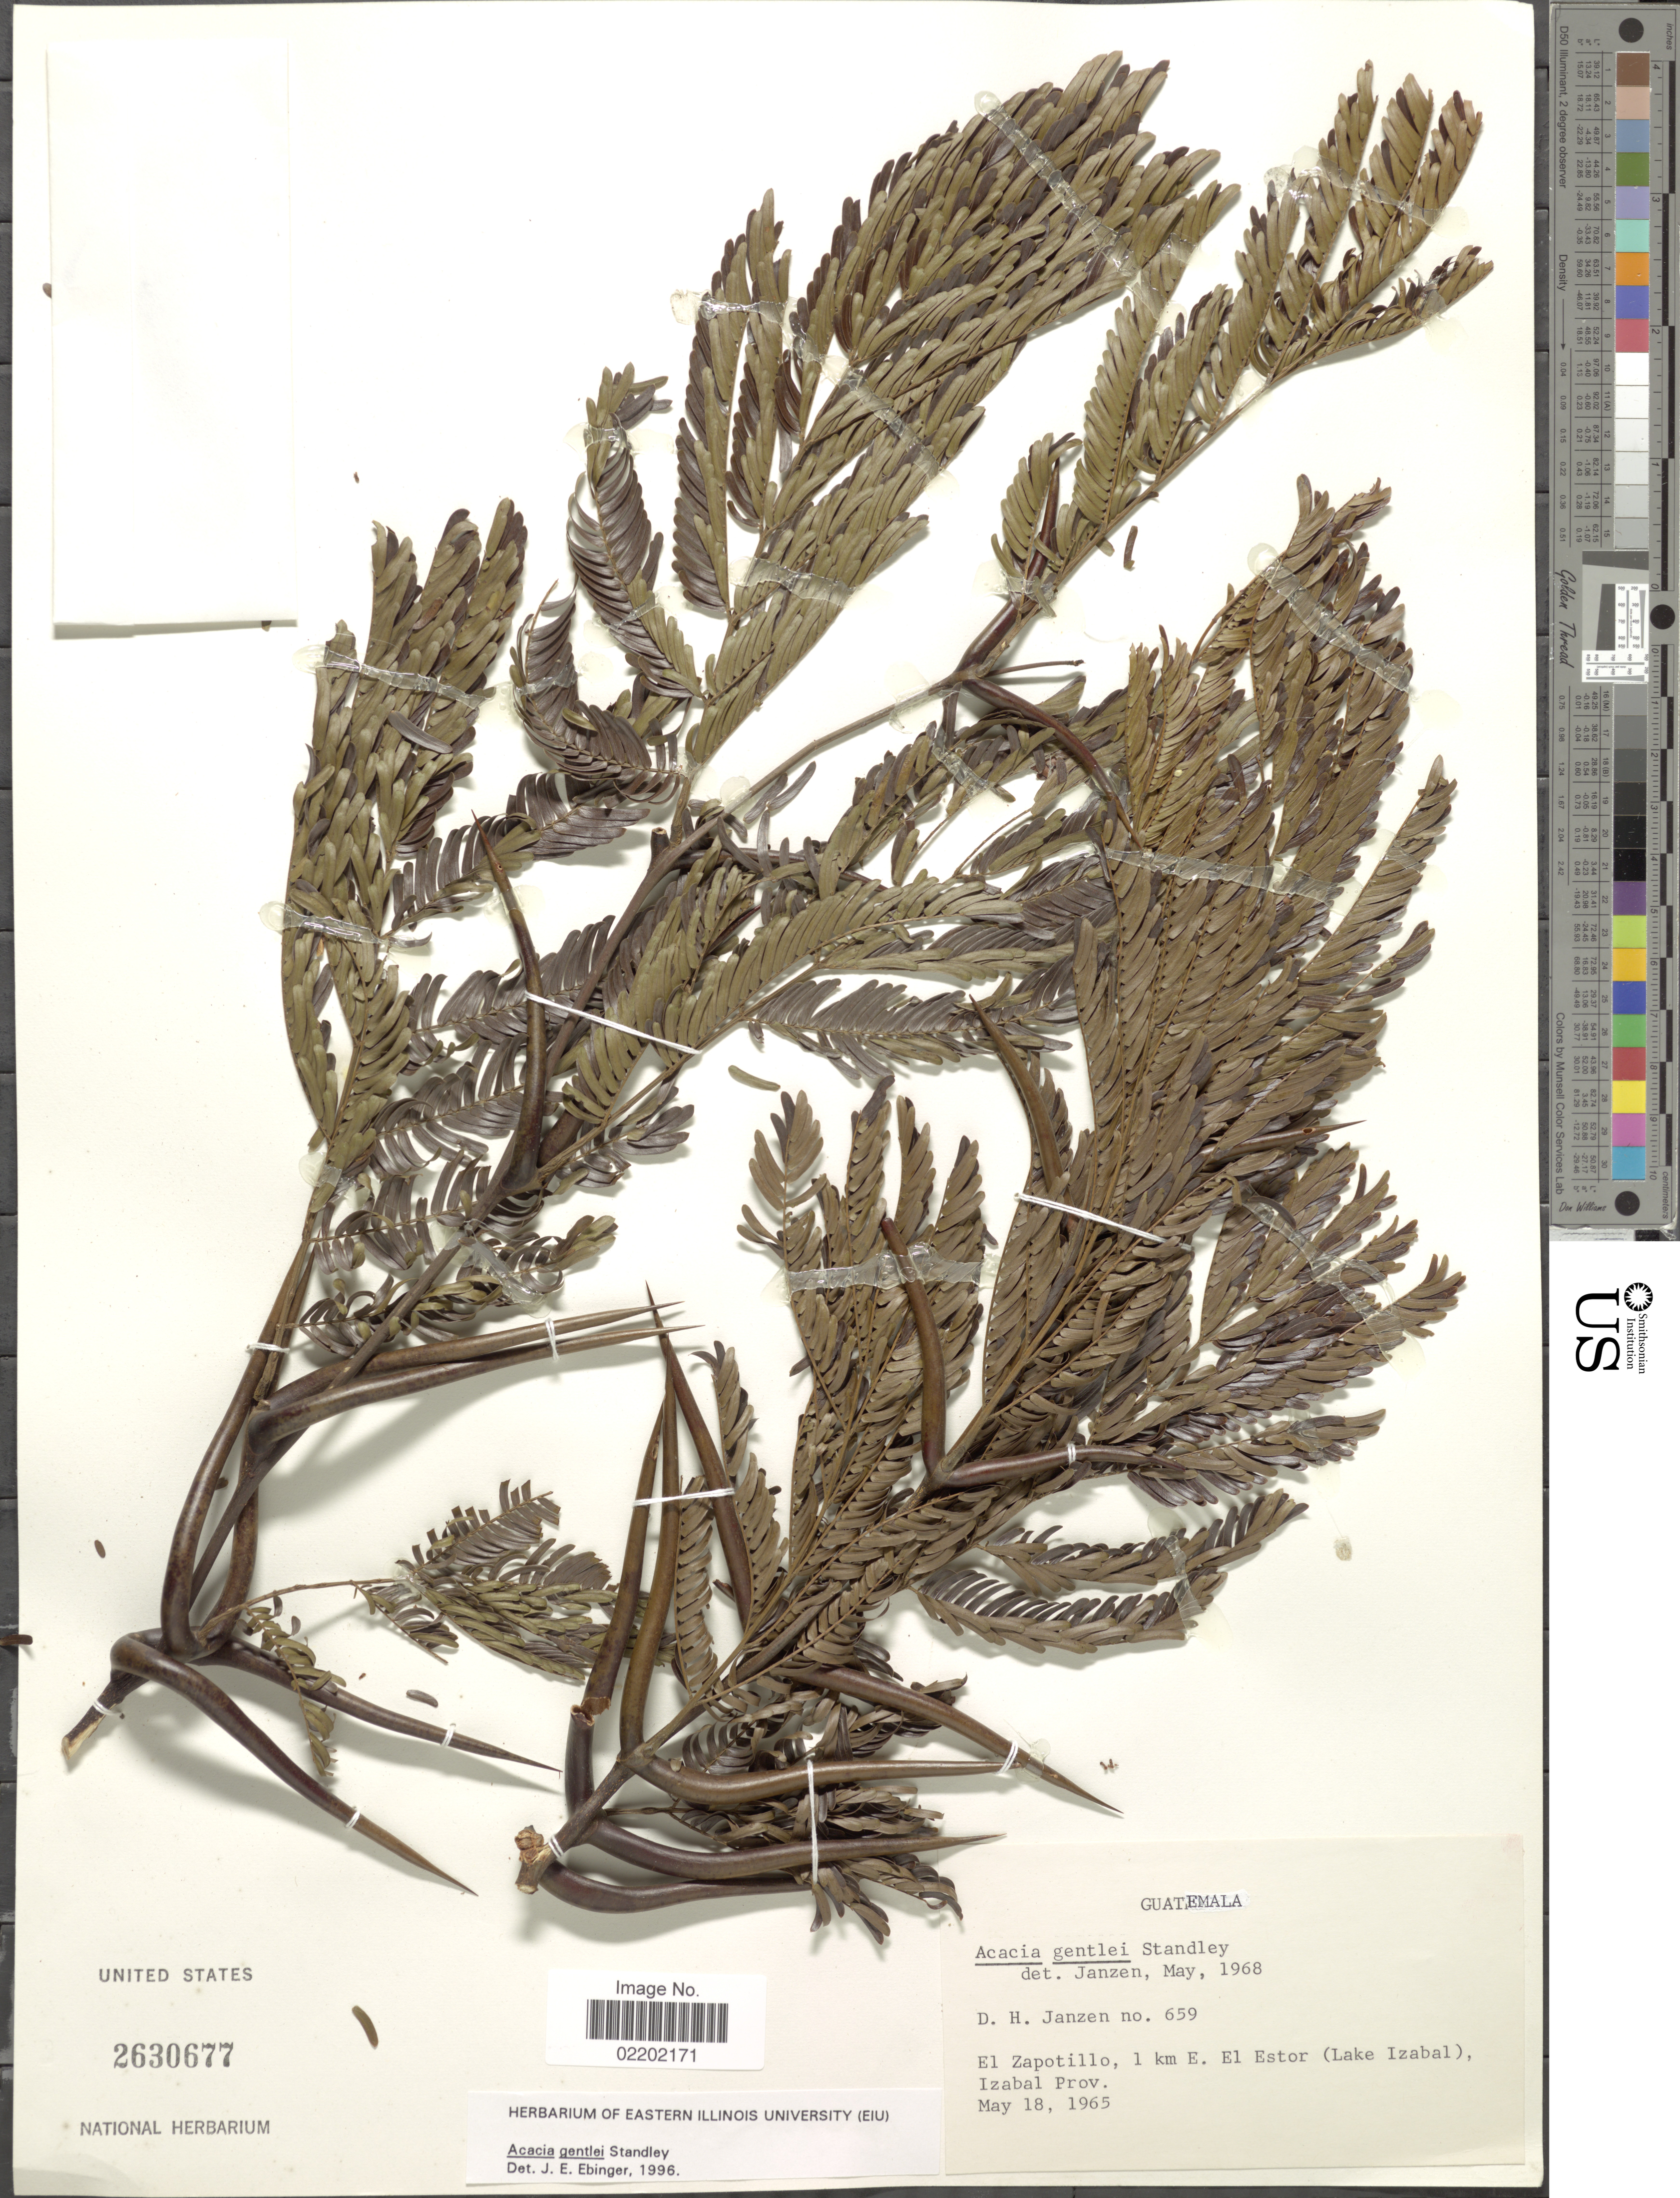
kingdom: Plantae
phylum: Tracheophyta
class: Magnoliopsida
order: Fabales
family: Fabaceae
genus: Vachellia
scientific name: Vachellia gentlei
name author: (Standl.) Seigler & Ebinger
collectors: D. Janzen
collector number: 659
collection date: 1965-05-18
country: Guatemala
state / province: Izabal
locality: El Zapotillo, 1 km E. El Estor (Lake Izabal)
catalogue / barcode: US 2630677